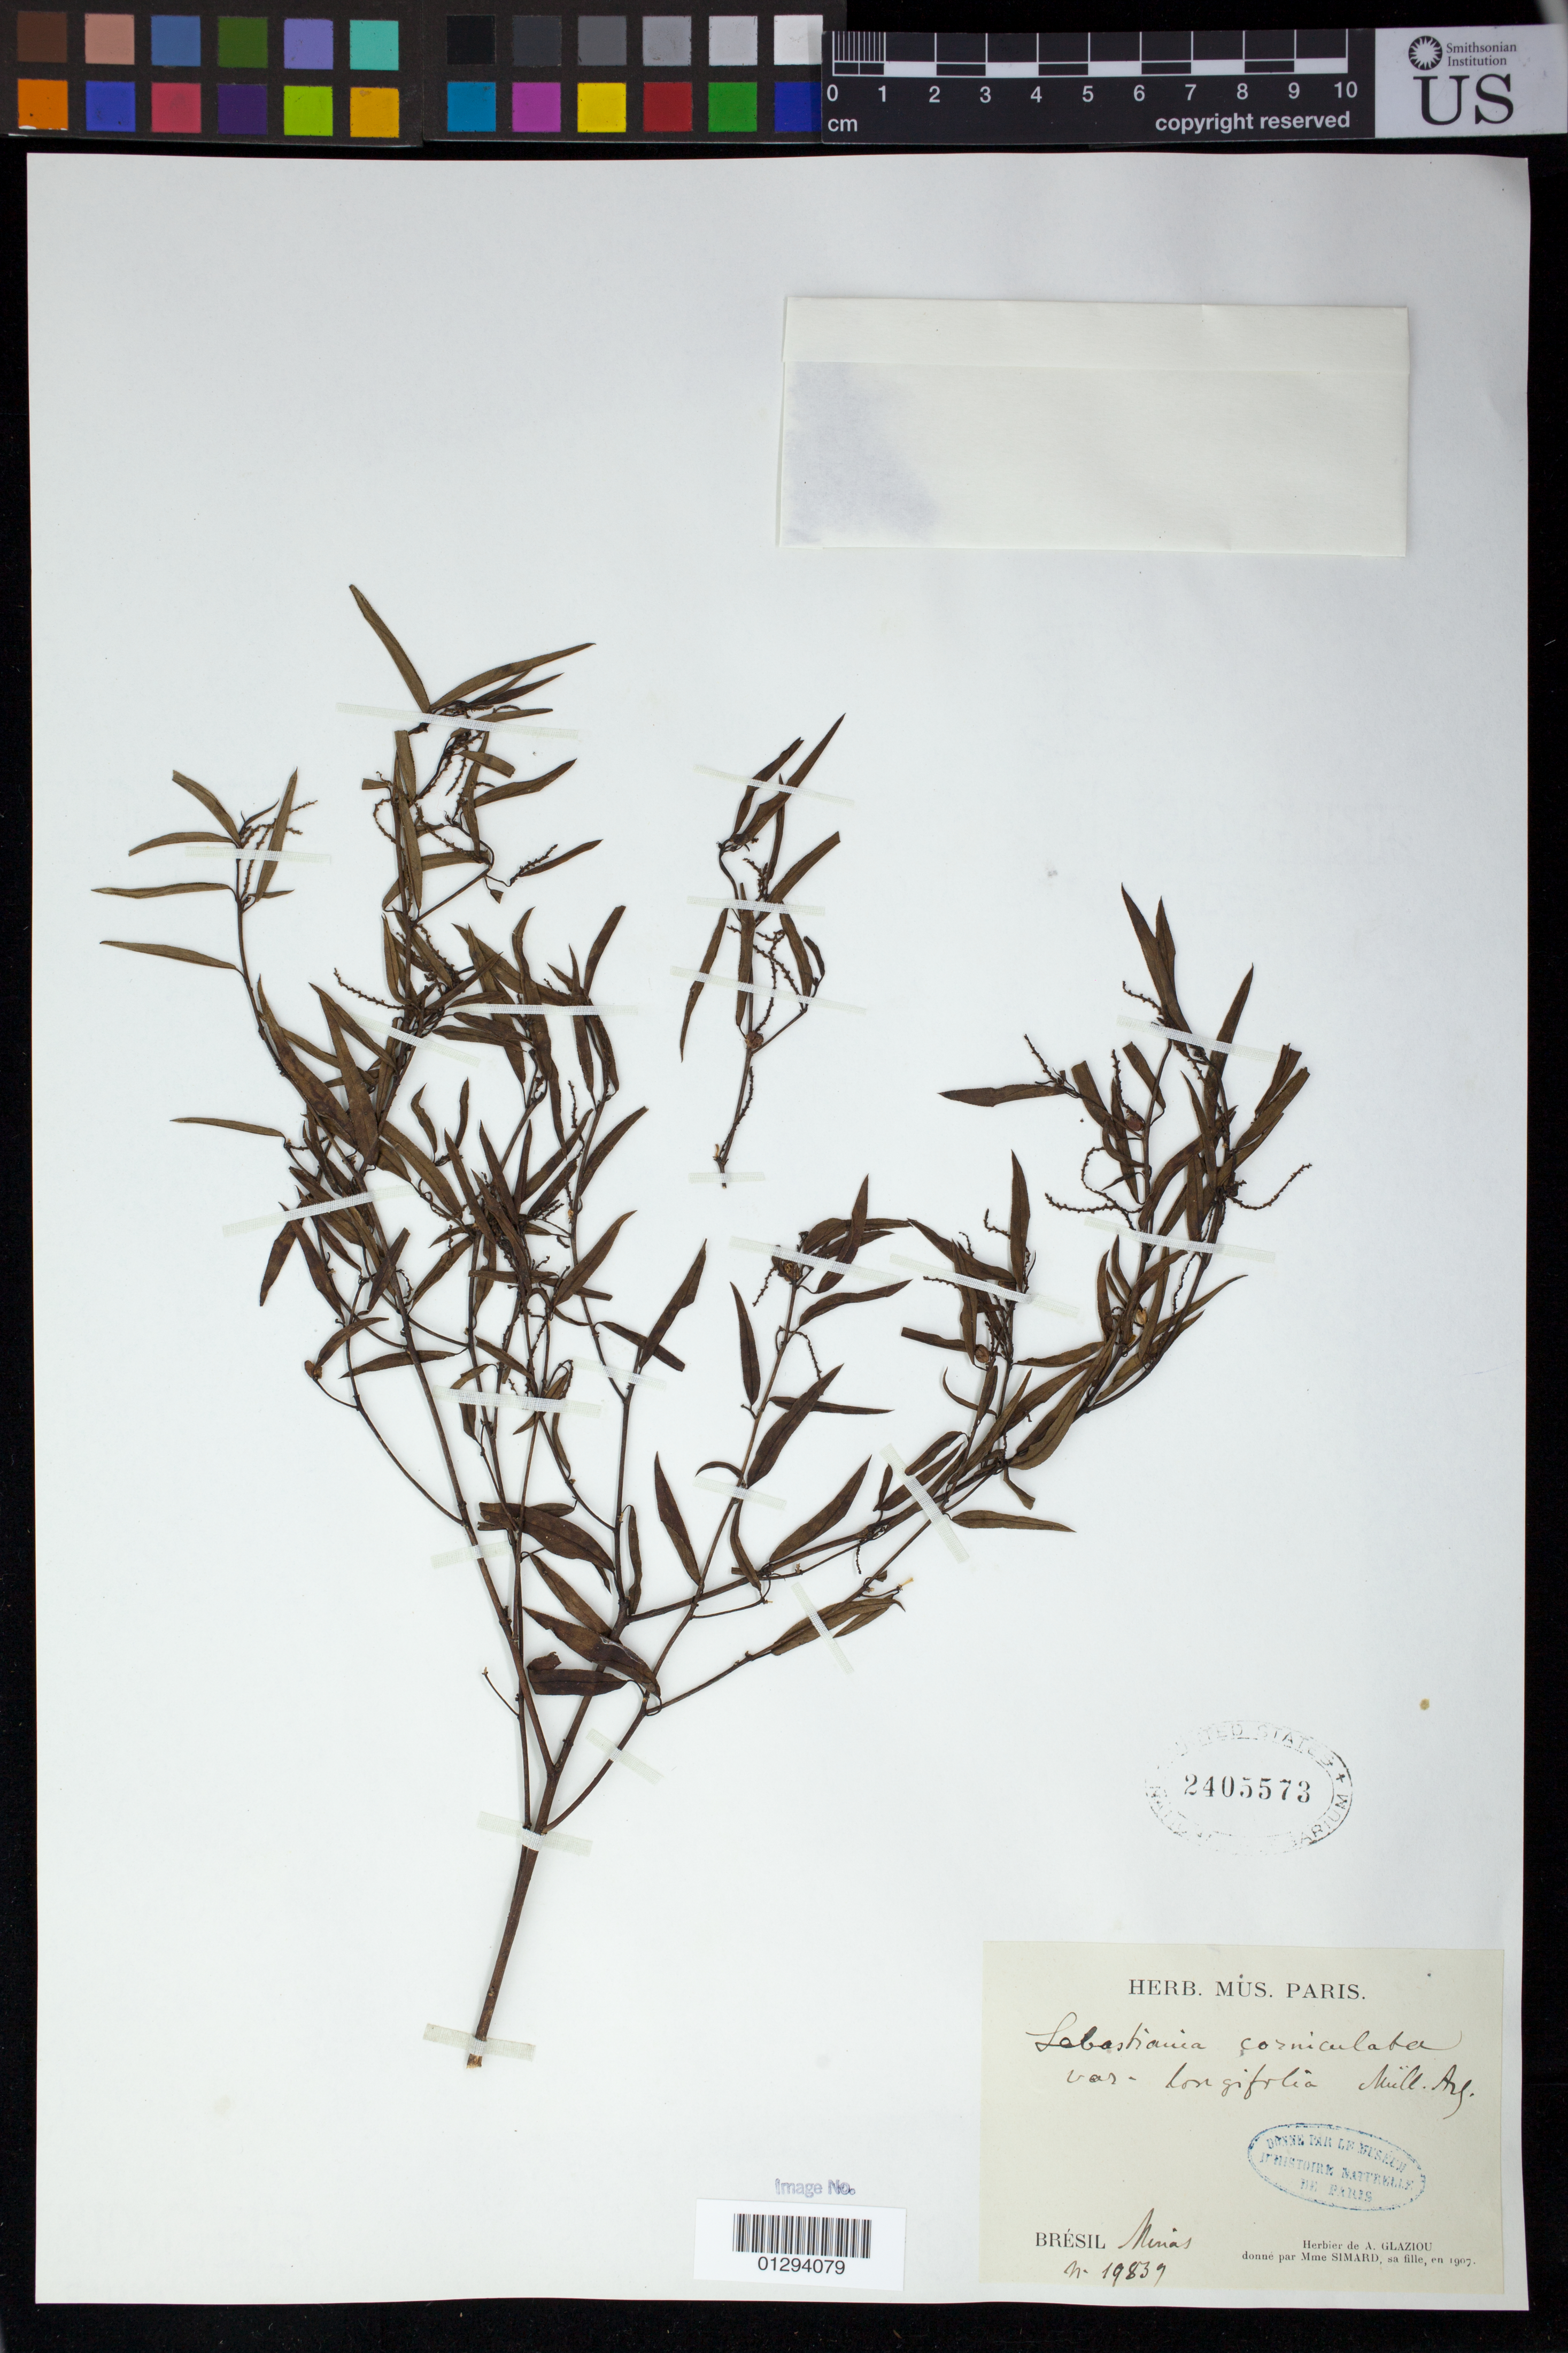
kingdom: Plantae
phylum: Tracheophyta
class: Magnoliopsida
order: Malpighiales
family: Euphorbiaceae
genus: Sebastiania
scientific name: Sebastiania corniculata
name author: (Vahl) Müll. Arg.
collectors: A. F. M. Glaziou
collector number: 19839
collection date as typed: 1907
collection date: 1907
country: Brazil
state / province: Minas Gerais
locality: Carandhy.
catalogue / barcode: US 2405573